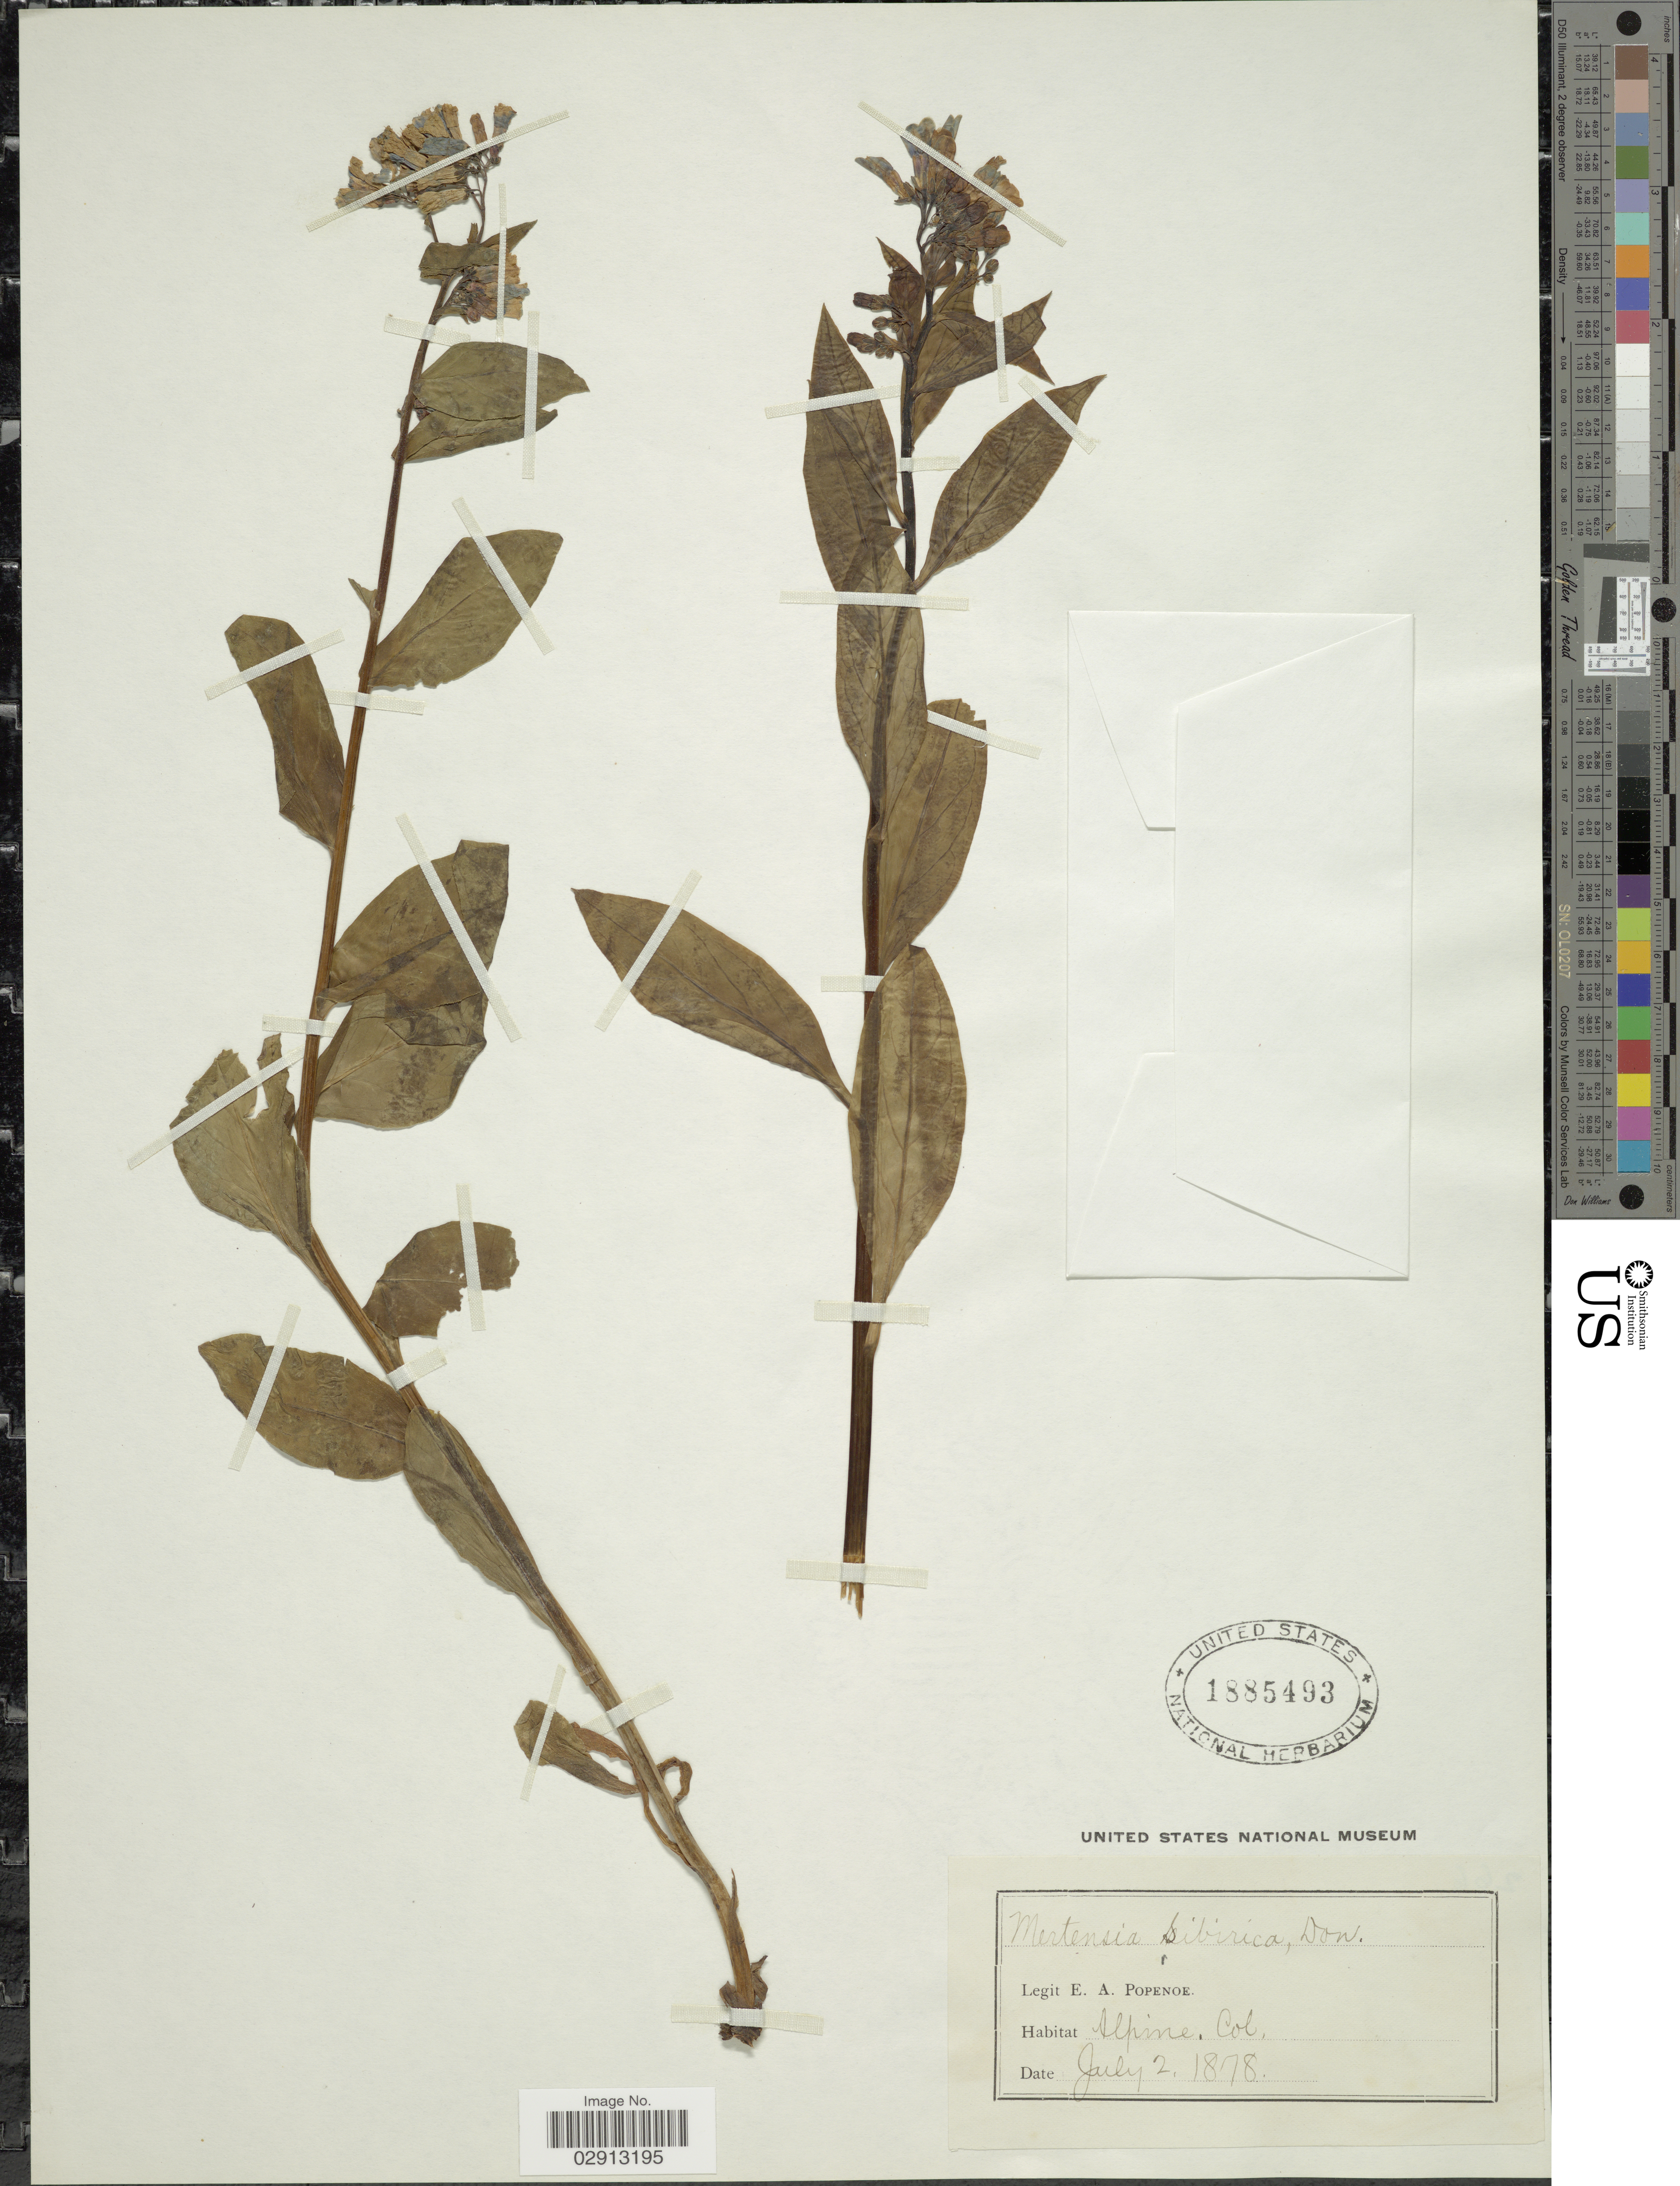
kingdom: Plantae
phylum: Tracheophyta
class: Magnoliopsida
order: Boraginales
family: Boraginaceae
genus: Mertensia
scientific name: Mertensia sibirica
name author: (L.) G. Don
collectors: E. A. Popenoe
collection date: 1878-07-02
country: United States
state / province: Colorado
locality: Alpine.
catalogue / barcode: US 1885493